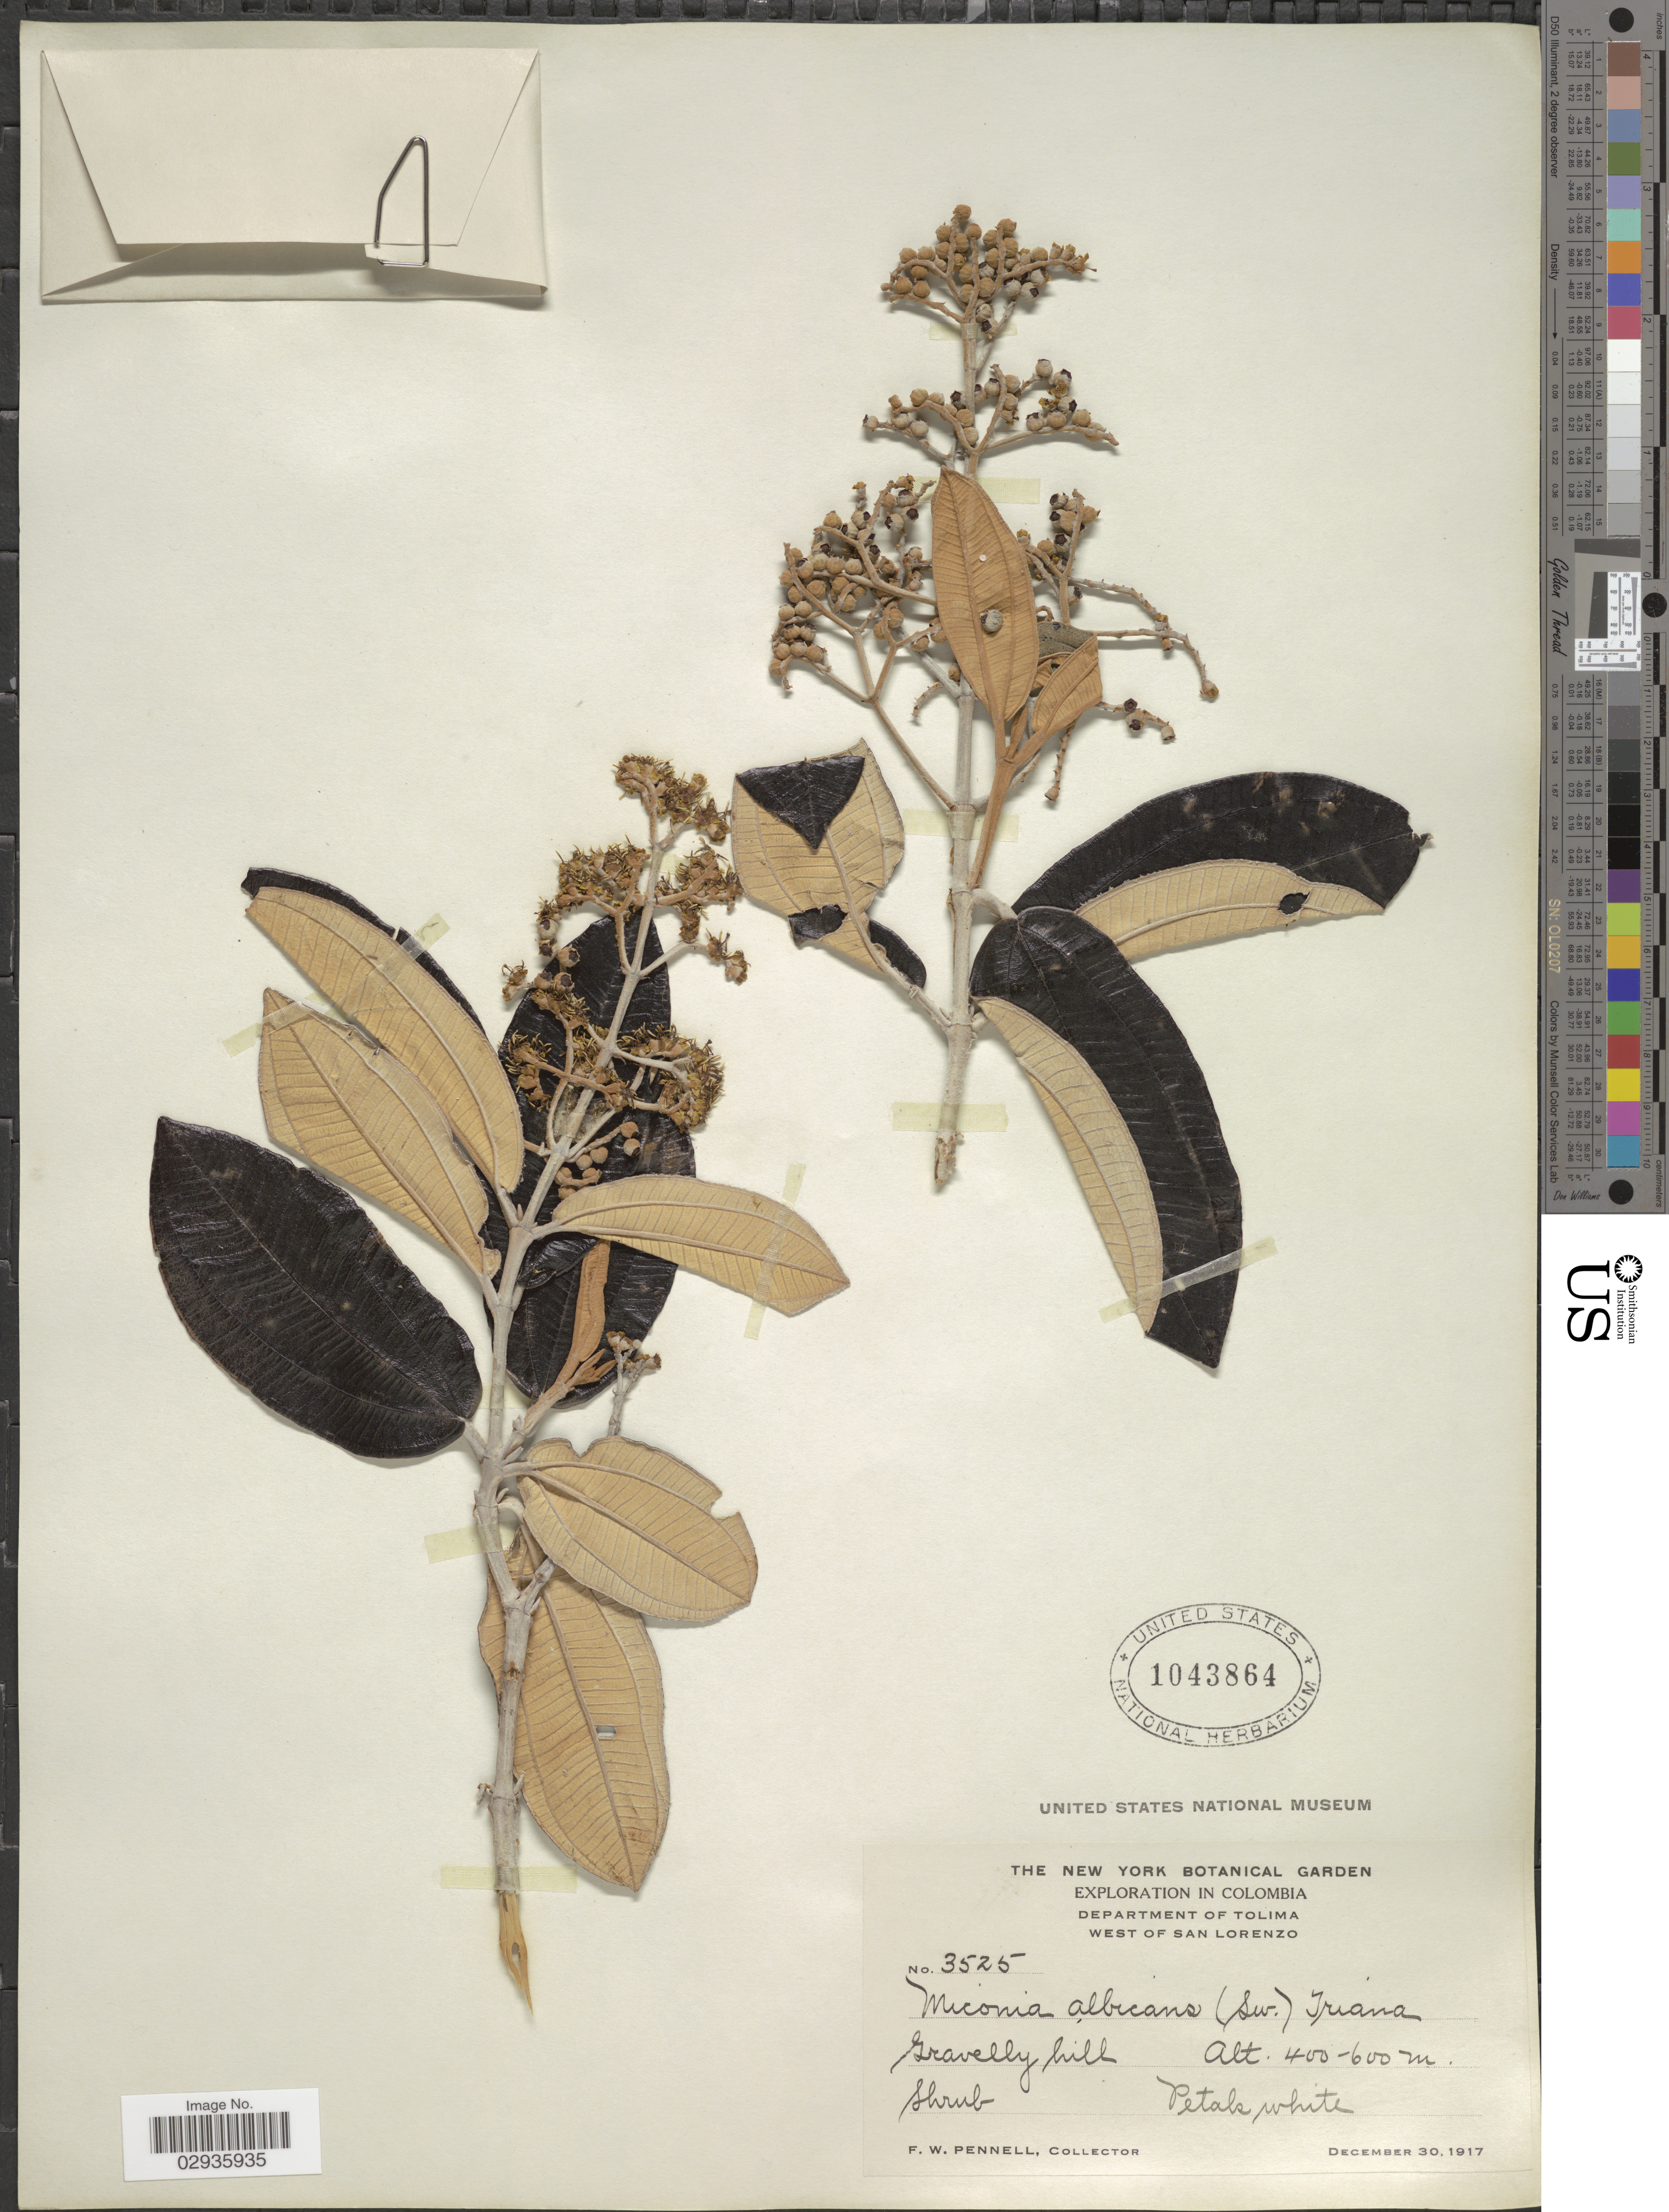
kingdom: Plantae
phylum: Tracheophyta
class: Magnoliopsida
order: Myrtales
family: Melastomataceae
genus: Miconia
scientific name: Miconia albicans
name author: (Sw.) Steud.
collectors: F. W. Pennell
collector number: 3525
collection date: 1917-12-30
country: Colombia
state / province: Tolima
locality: Department of Tolima, West of San Lorenzo.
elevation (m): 400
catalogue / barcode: US 1043864